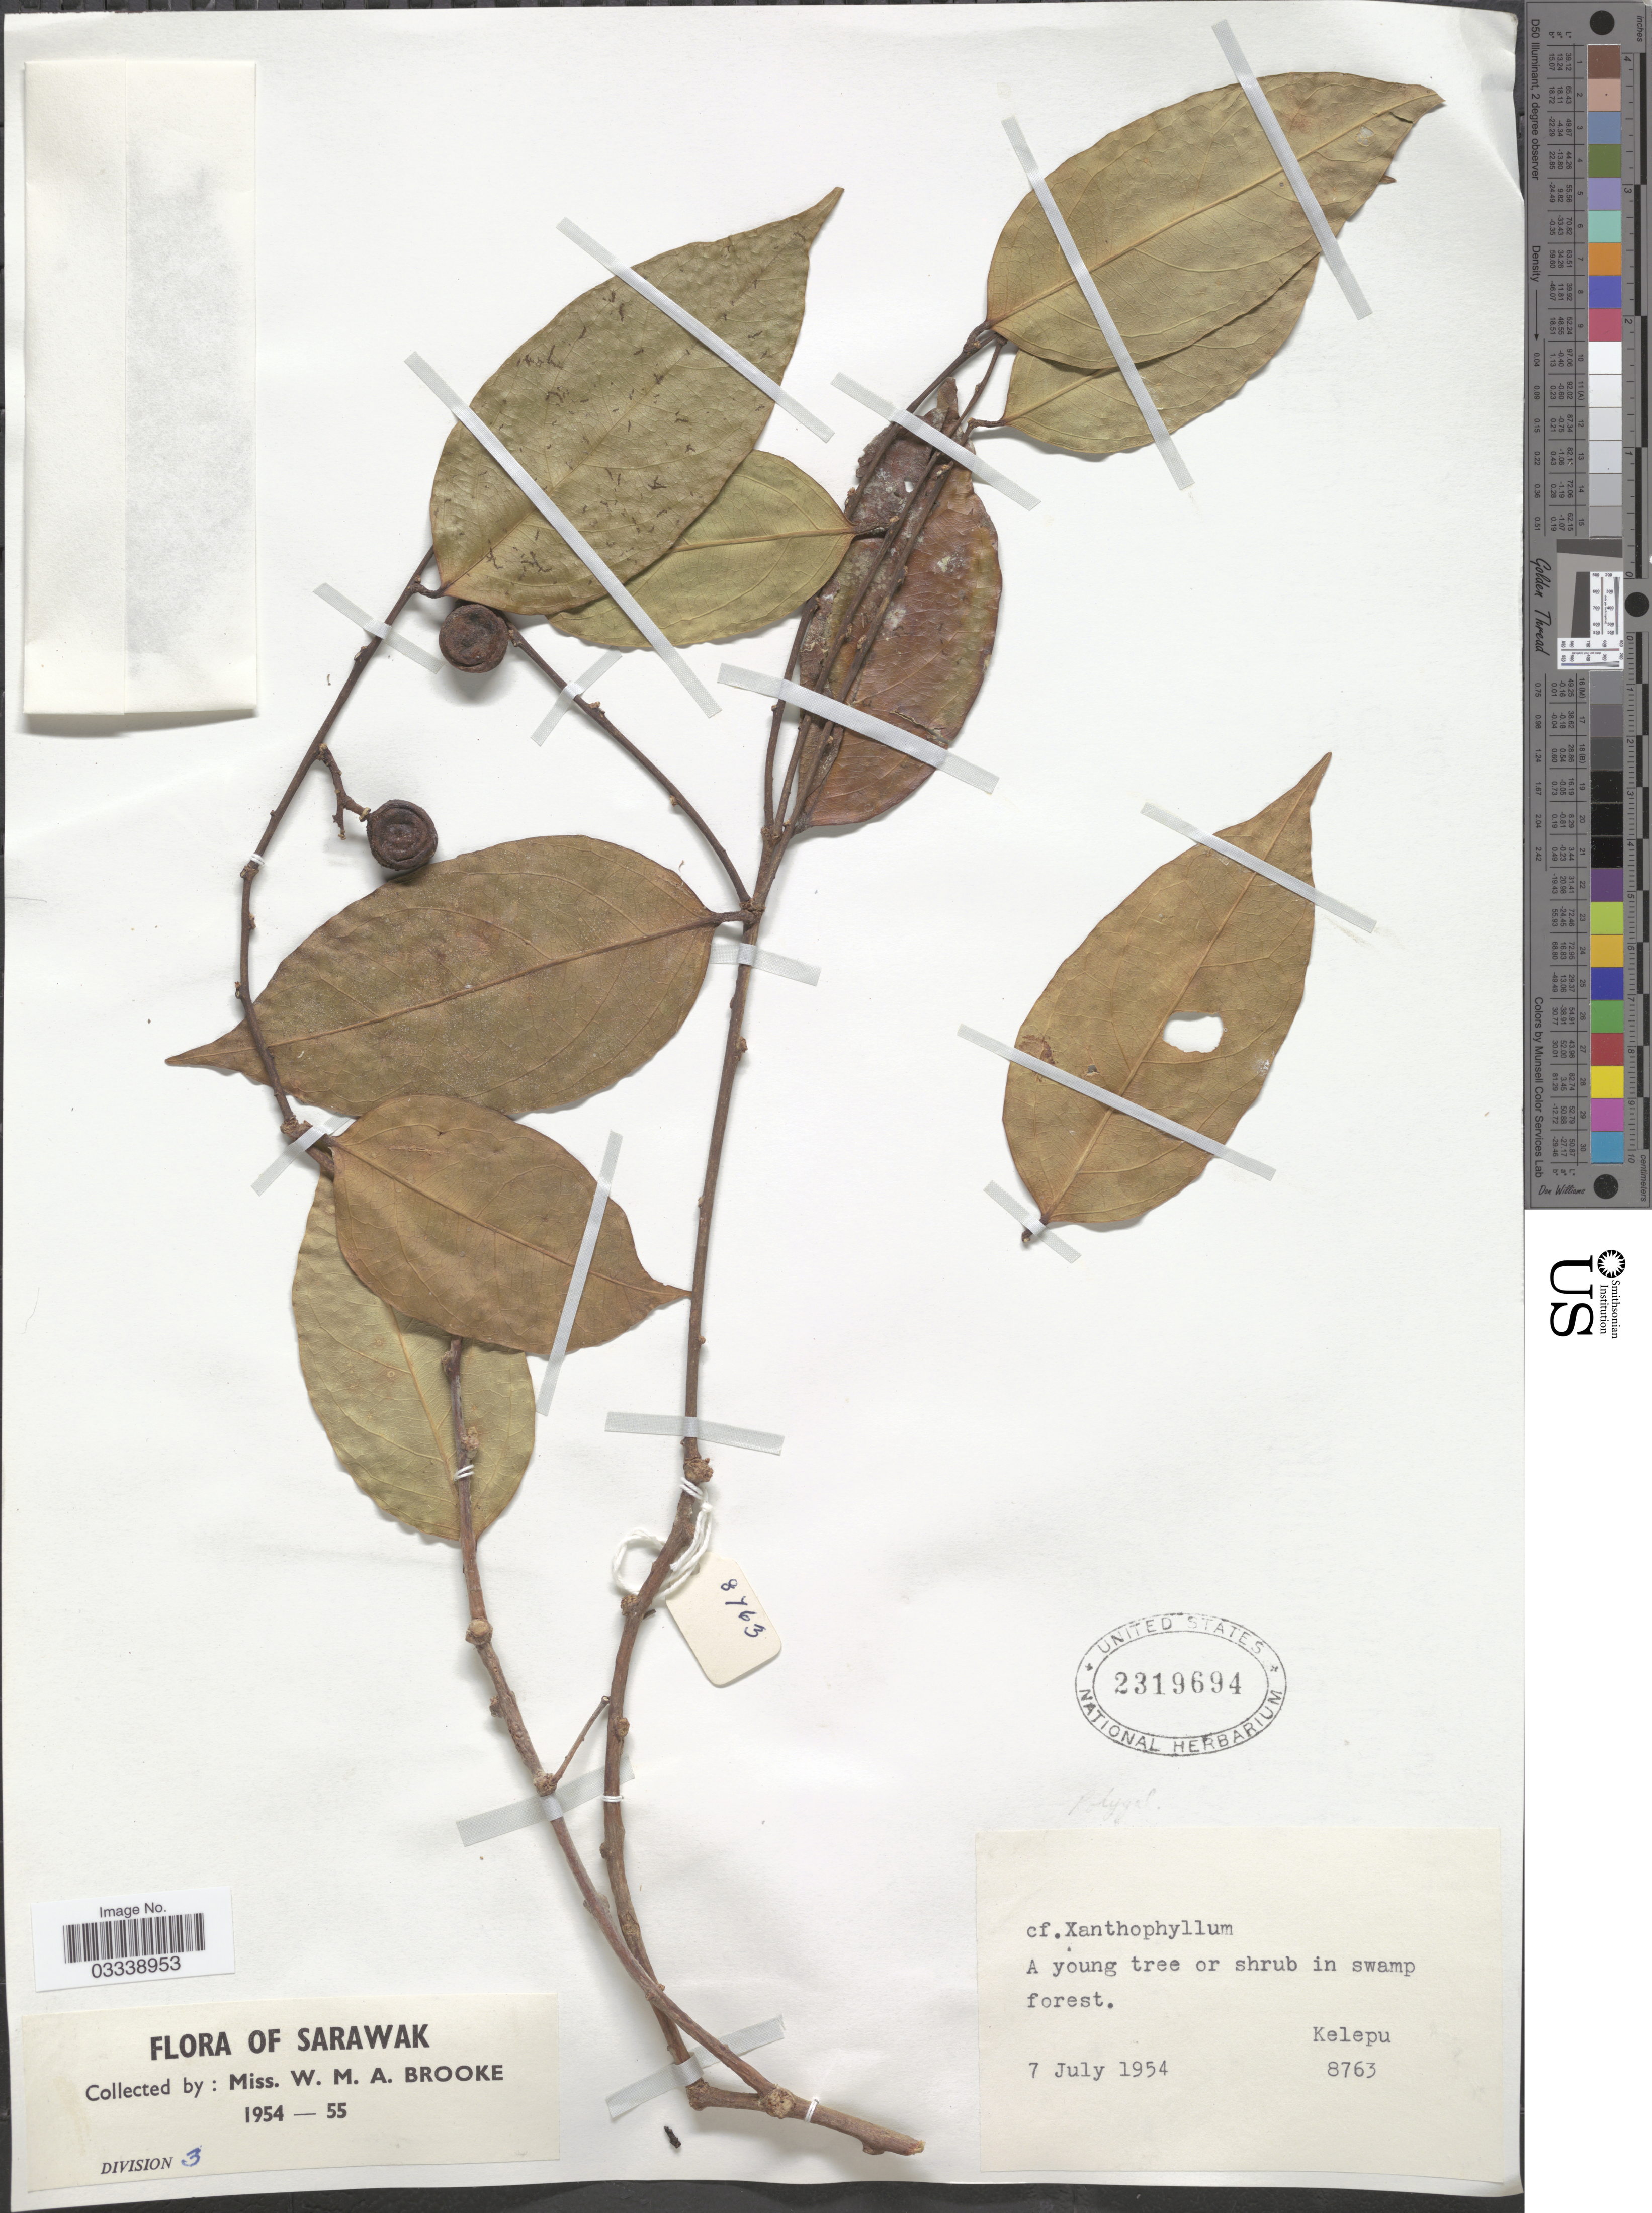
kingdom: Plantae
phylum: Tracheophyta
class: Magnoliopsida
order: Fabales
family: Polygalaceae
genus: Xanthophyllum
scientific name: Xanthophyllum sp.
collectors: W. Brooke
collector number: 8763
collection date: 1954-07-07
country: Malaysia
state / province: Sarawak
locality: Kelepu.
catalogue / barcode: US 2319694